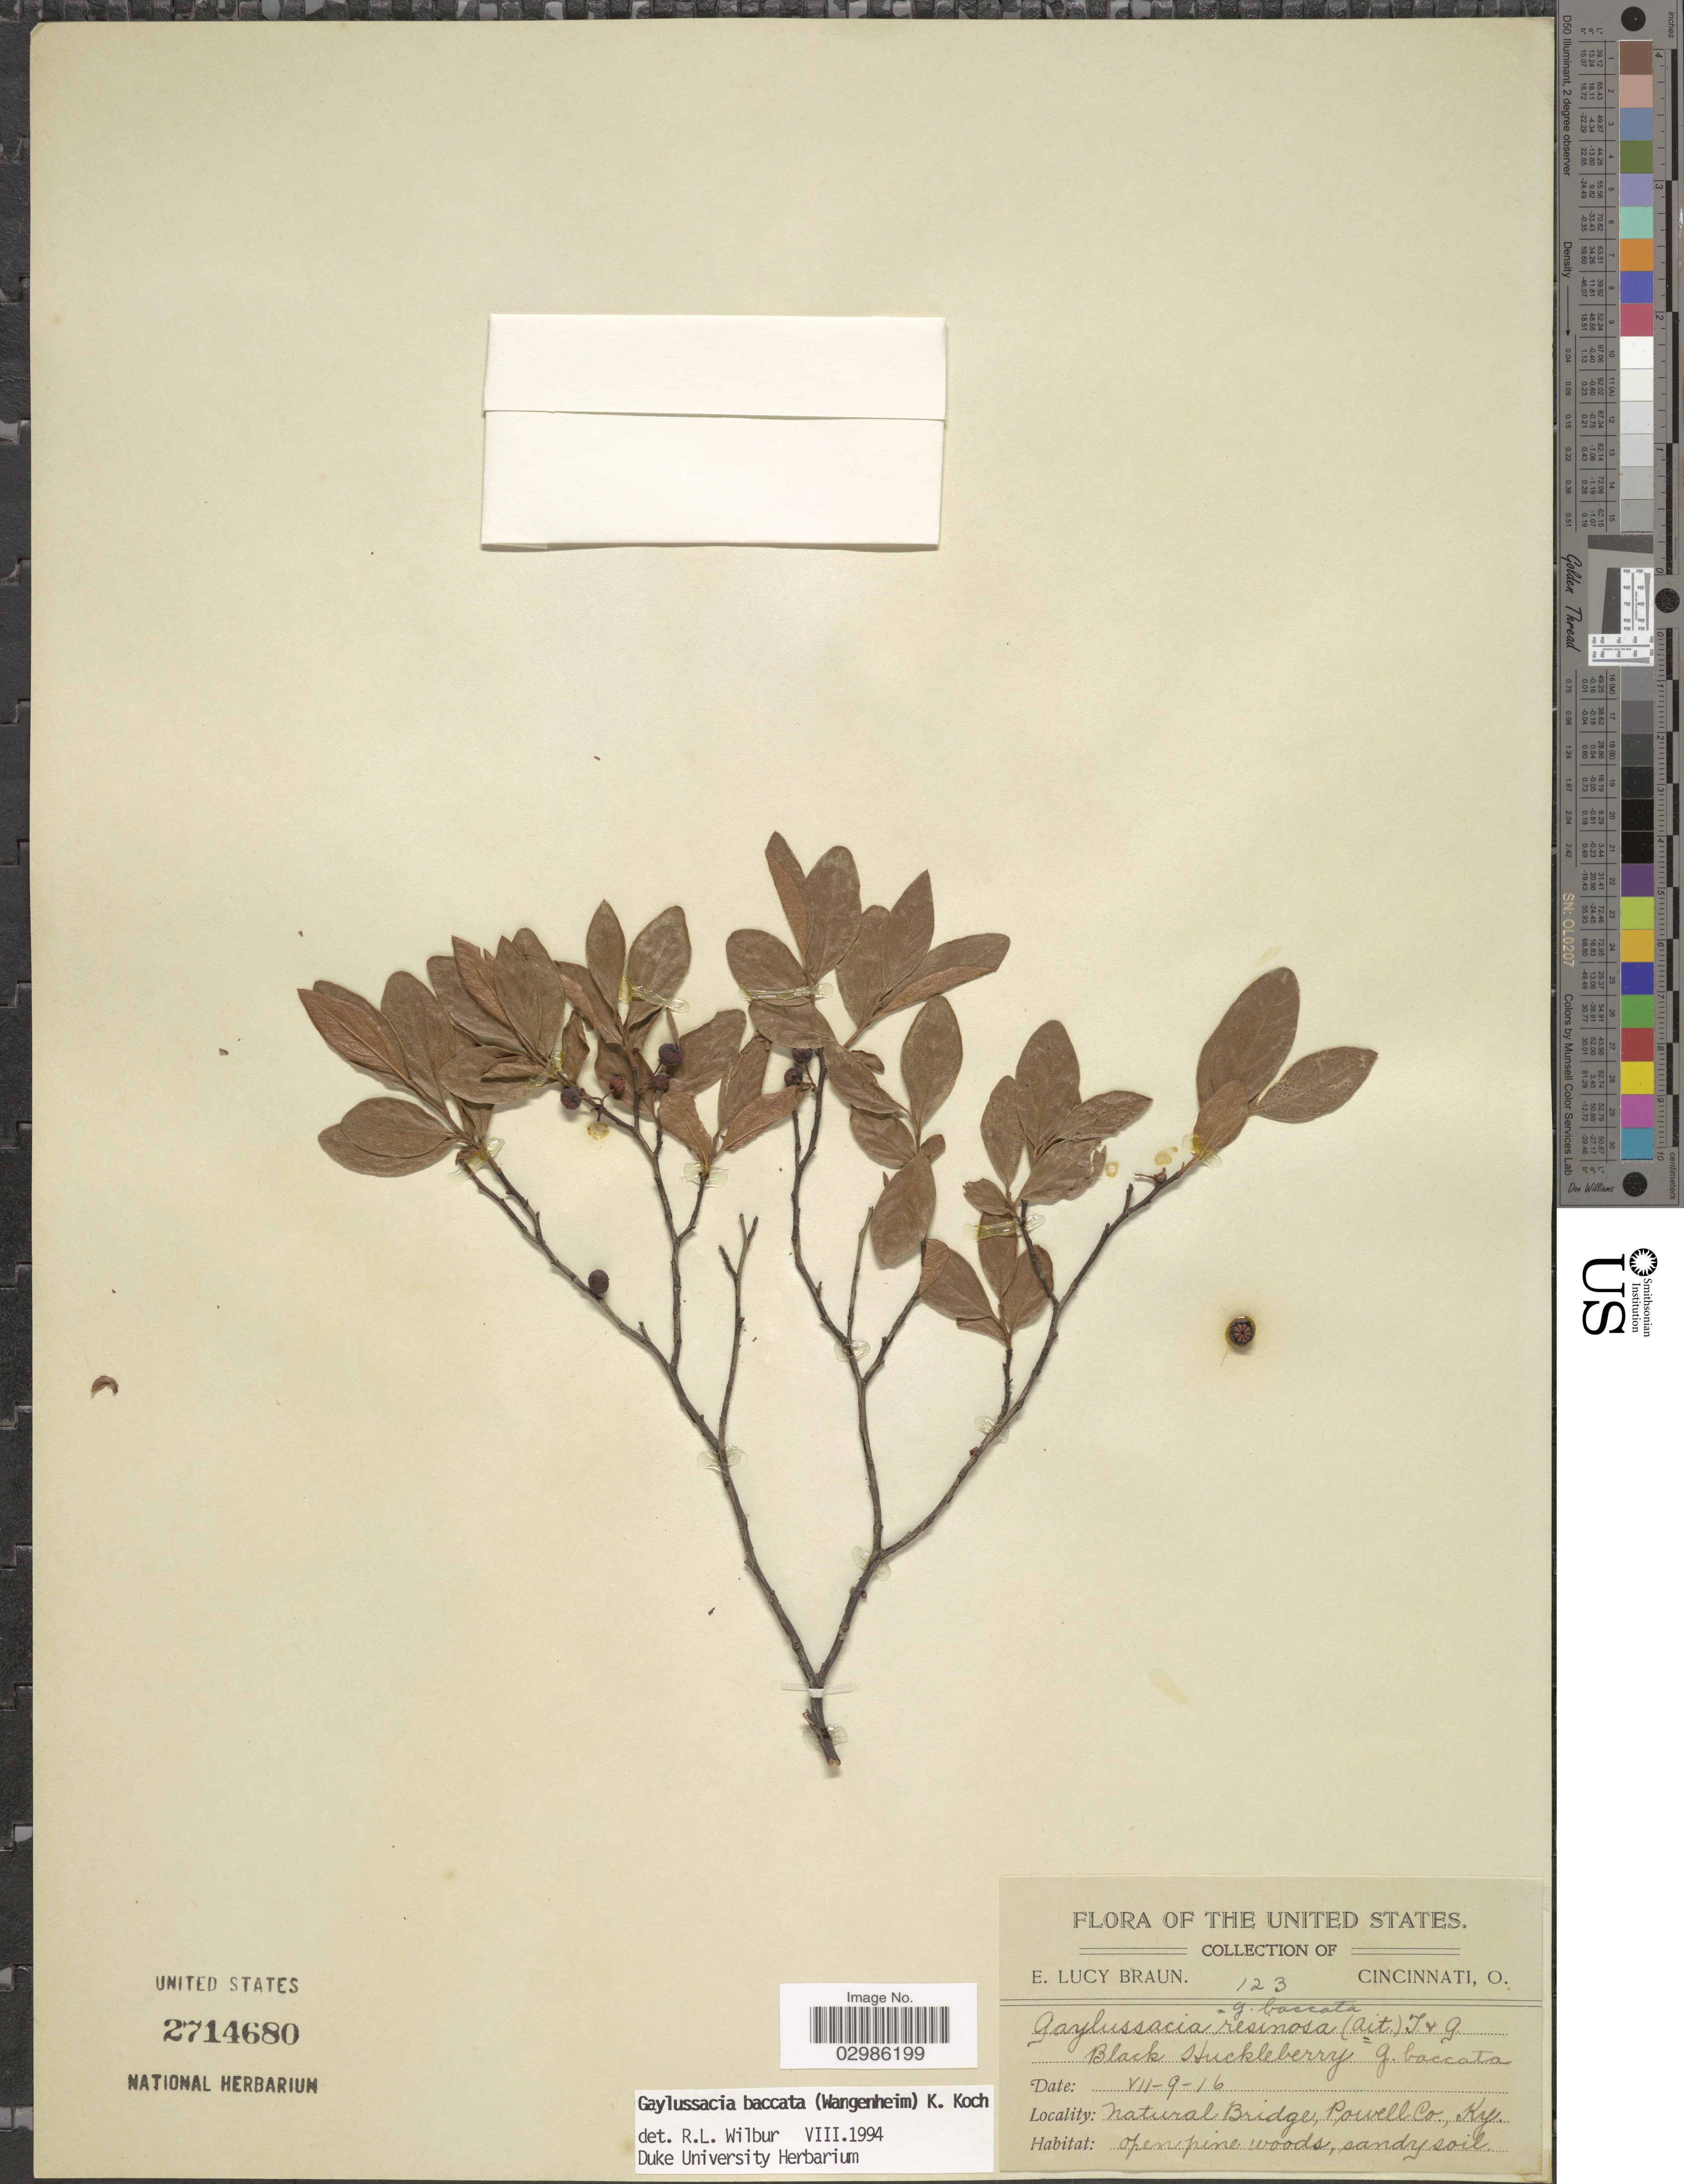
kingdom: Plantae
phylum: Tracheophyta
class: Magnoliopsida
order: Ericales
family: Ericaceae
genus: Gaylussacia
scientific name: Gaylussacia baccata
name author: (Wangenh.) K. Koch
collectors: E. L. Braun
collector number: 123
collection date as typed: Transcribed d/m/y: 9/7/16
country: United States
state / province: Kentucky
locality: Natural Bridge, Powell Co.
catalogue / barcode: US 2714680